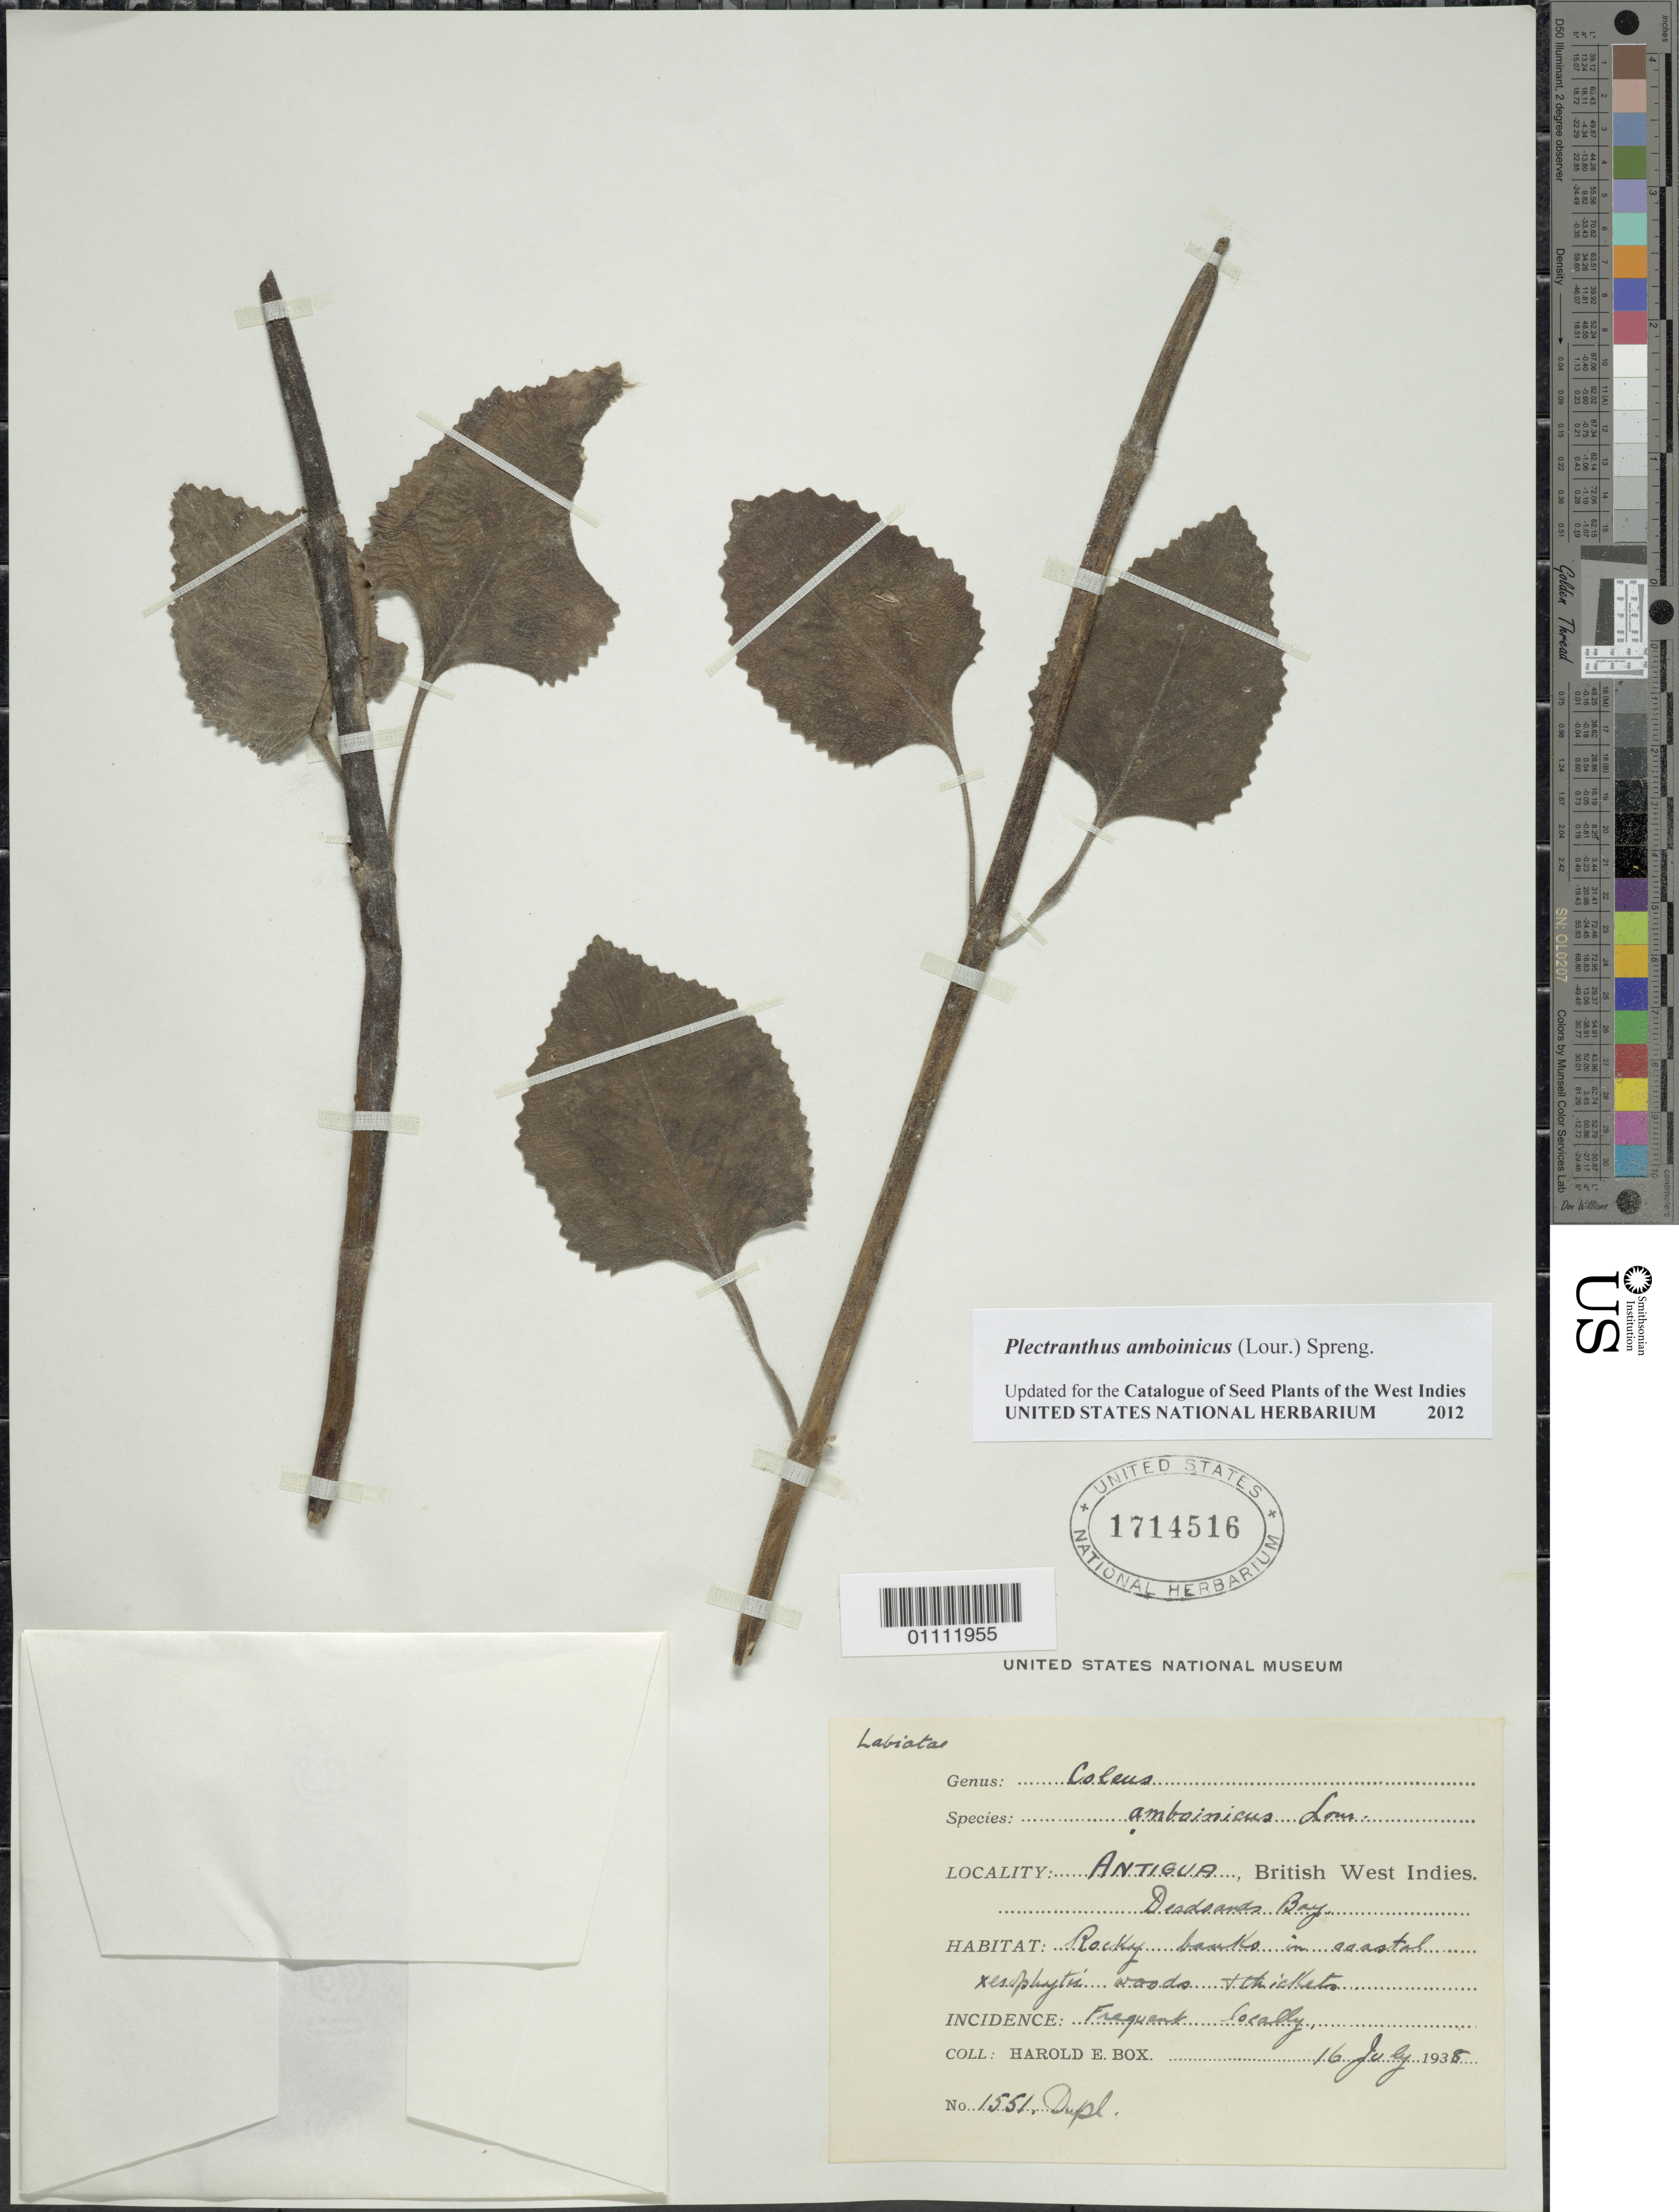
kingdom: Plantae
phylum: Tracheophyta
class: Magnoliopsida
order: Lamiales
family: Lamiaceae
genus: Plectranthus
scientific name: Plectranthus amboinicus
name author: (Lour.) Spreng.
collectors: H. E. Box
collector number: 1551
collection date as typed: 16 Jul 1935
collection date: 1935-07-16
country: Antigua and Barbuda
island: Antigua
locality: Deadoands Bay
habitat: Rocky banks in coastal xerophytic woods and thickets; frequent locally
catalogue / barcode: US 1714516